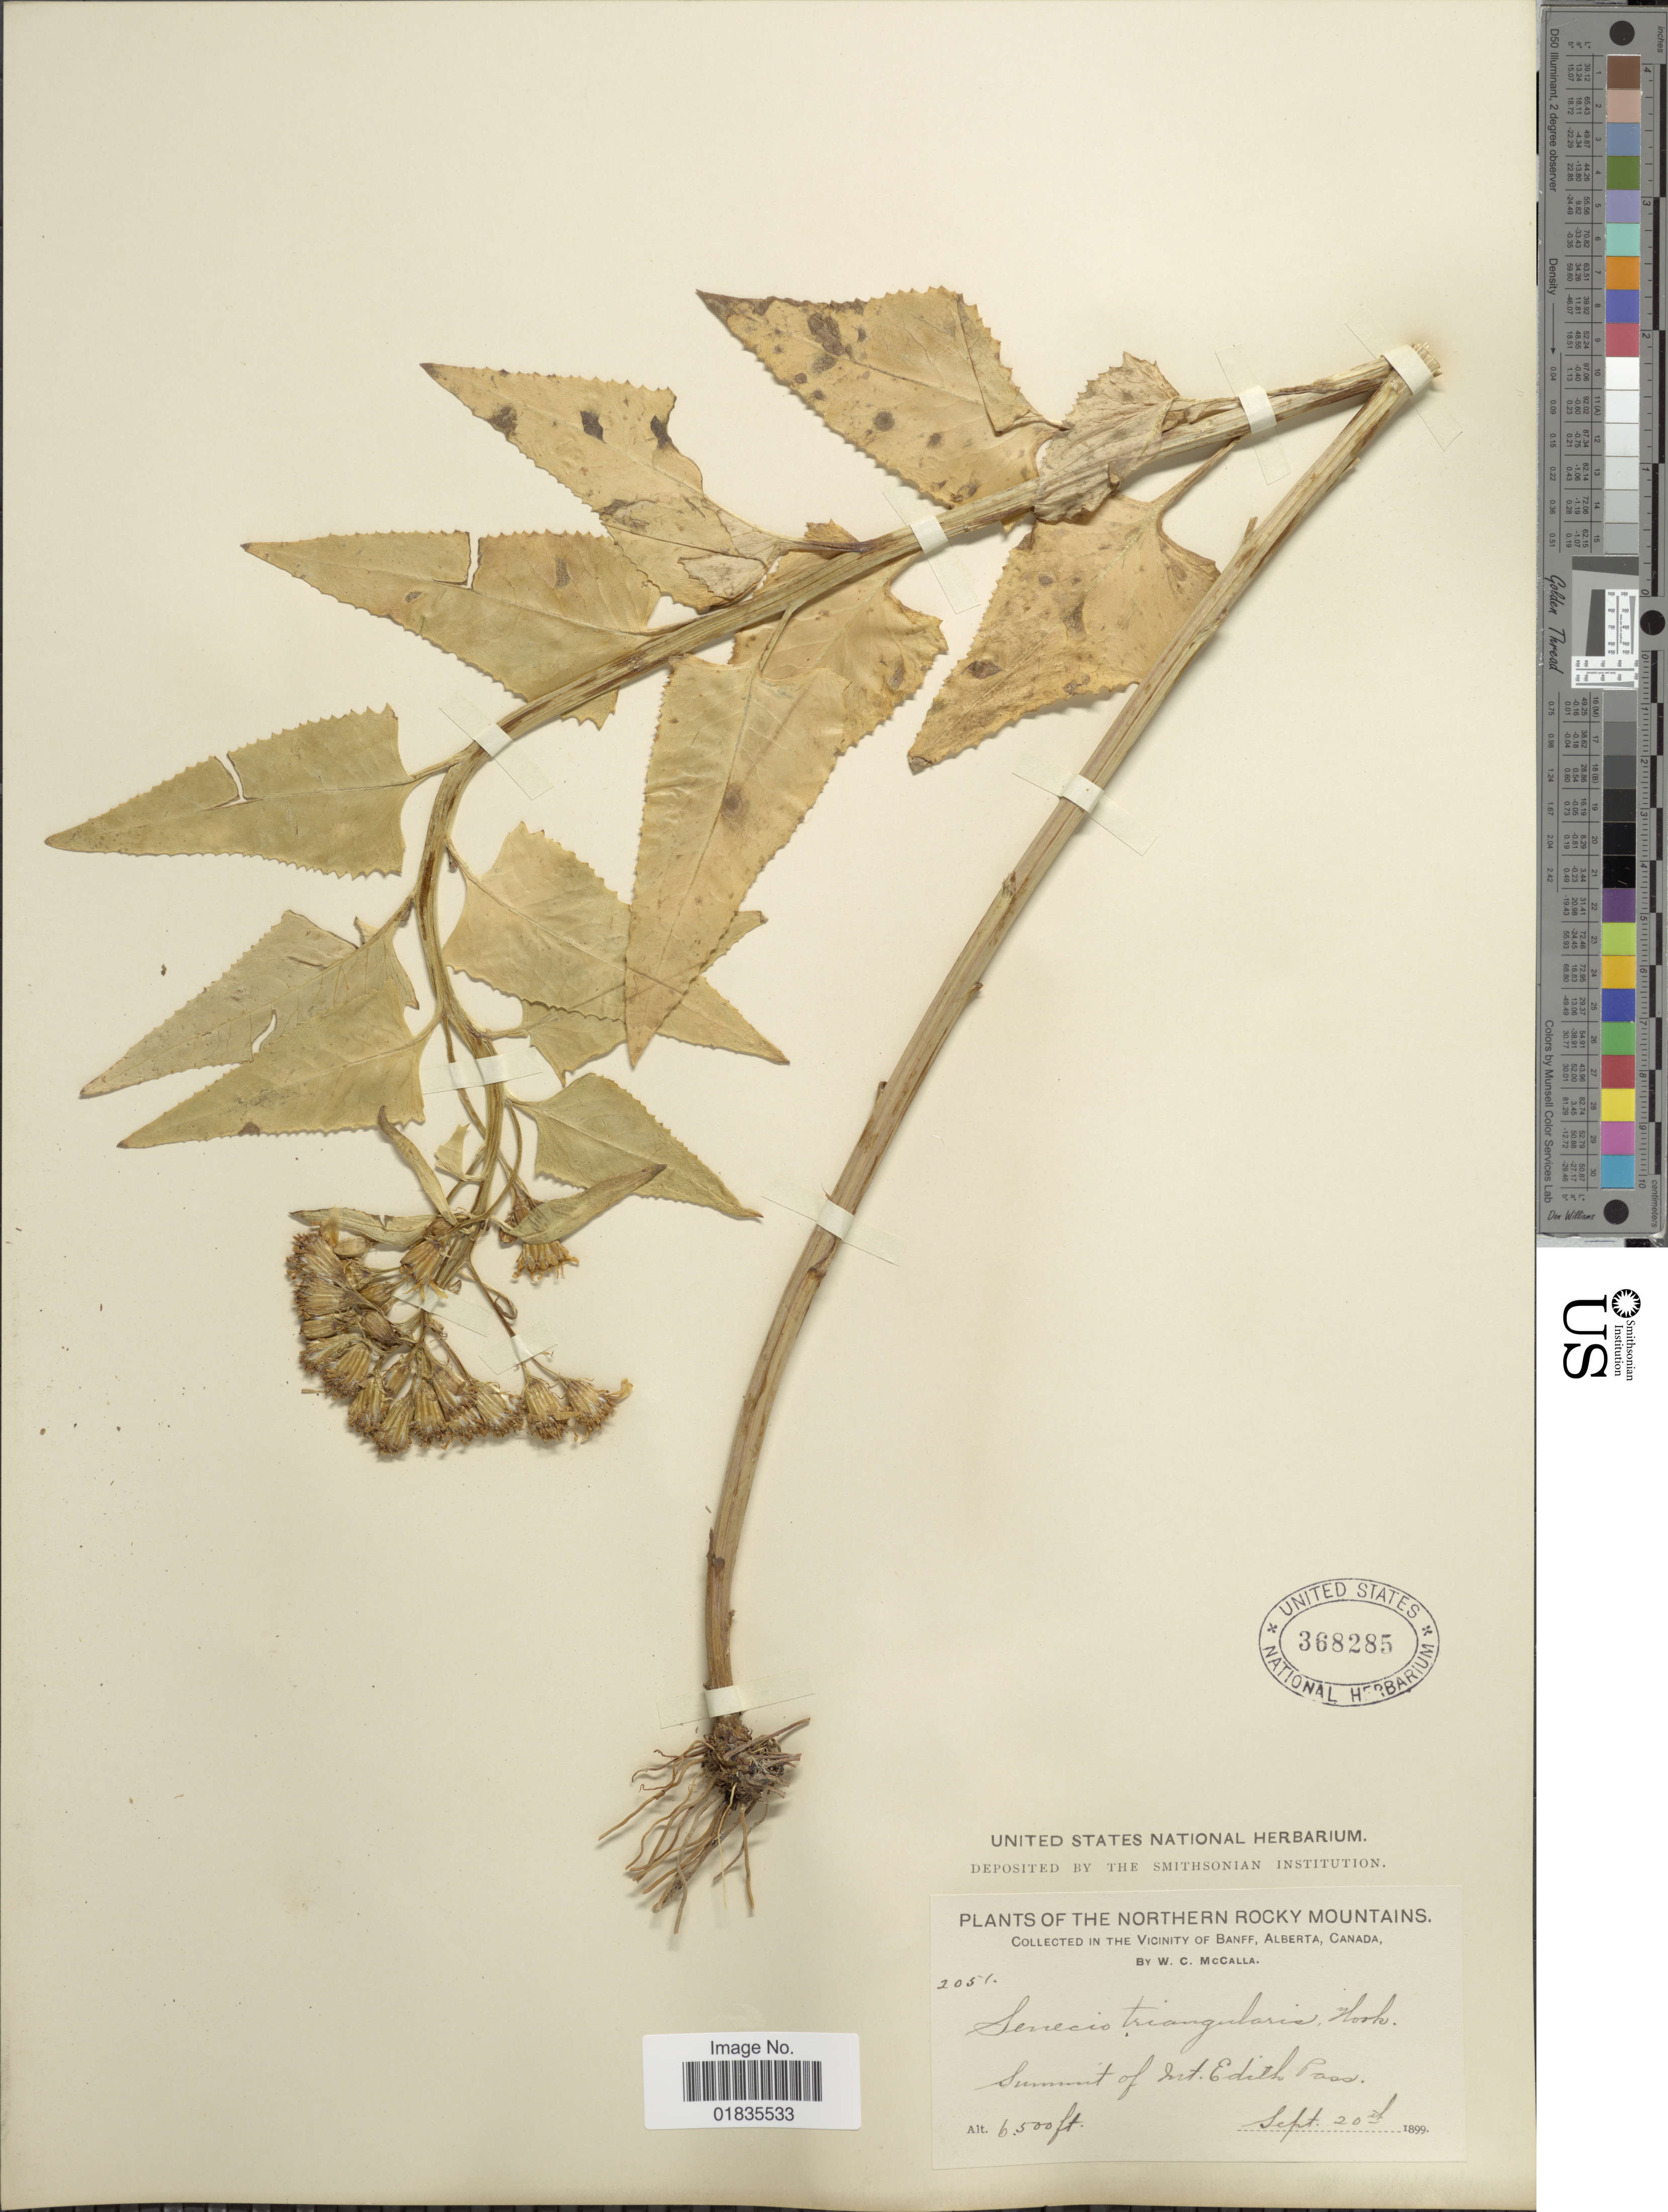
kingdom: Plantae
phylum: Tracheophyta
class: Magnoliopsida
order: Asterales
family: Asteraceae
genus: Senecio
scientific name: Senecio triangularis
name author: Hook.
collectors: W. McCalla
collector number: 2051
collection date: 1899-09-20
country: Canada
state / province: Alberta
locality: Northern Rocky Mountains, in the vicinity of Banff, Summit of Mt. Edith Pass.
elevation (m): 1981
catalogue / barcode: US 368285